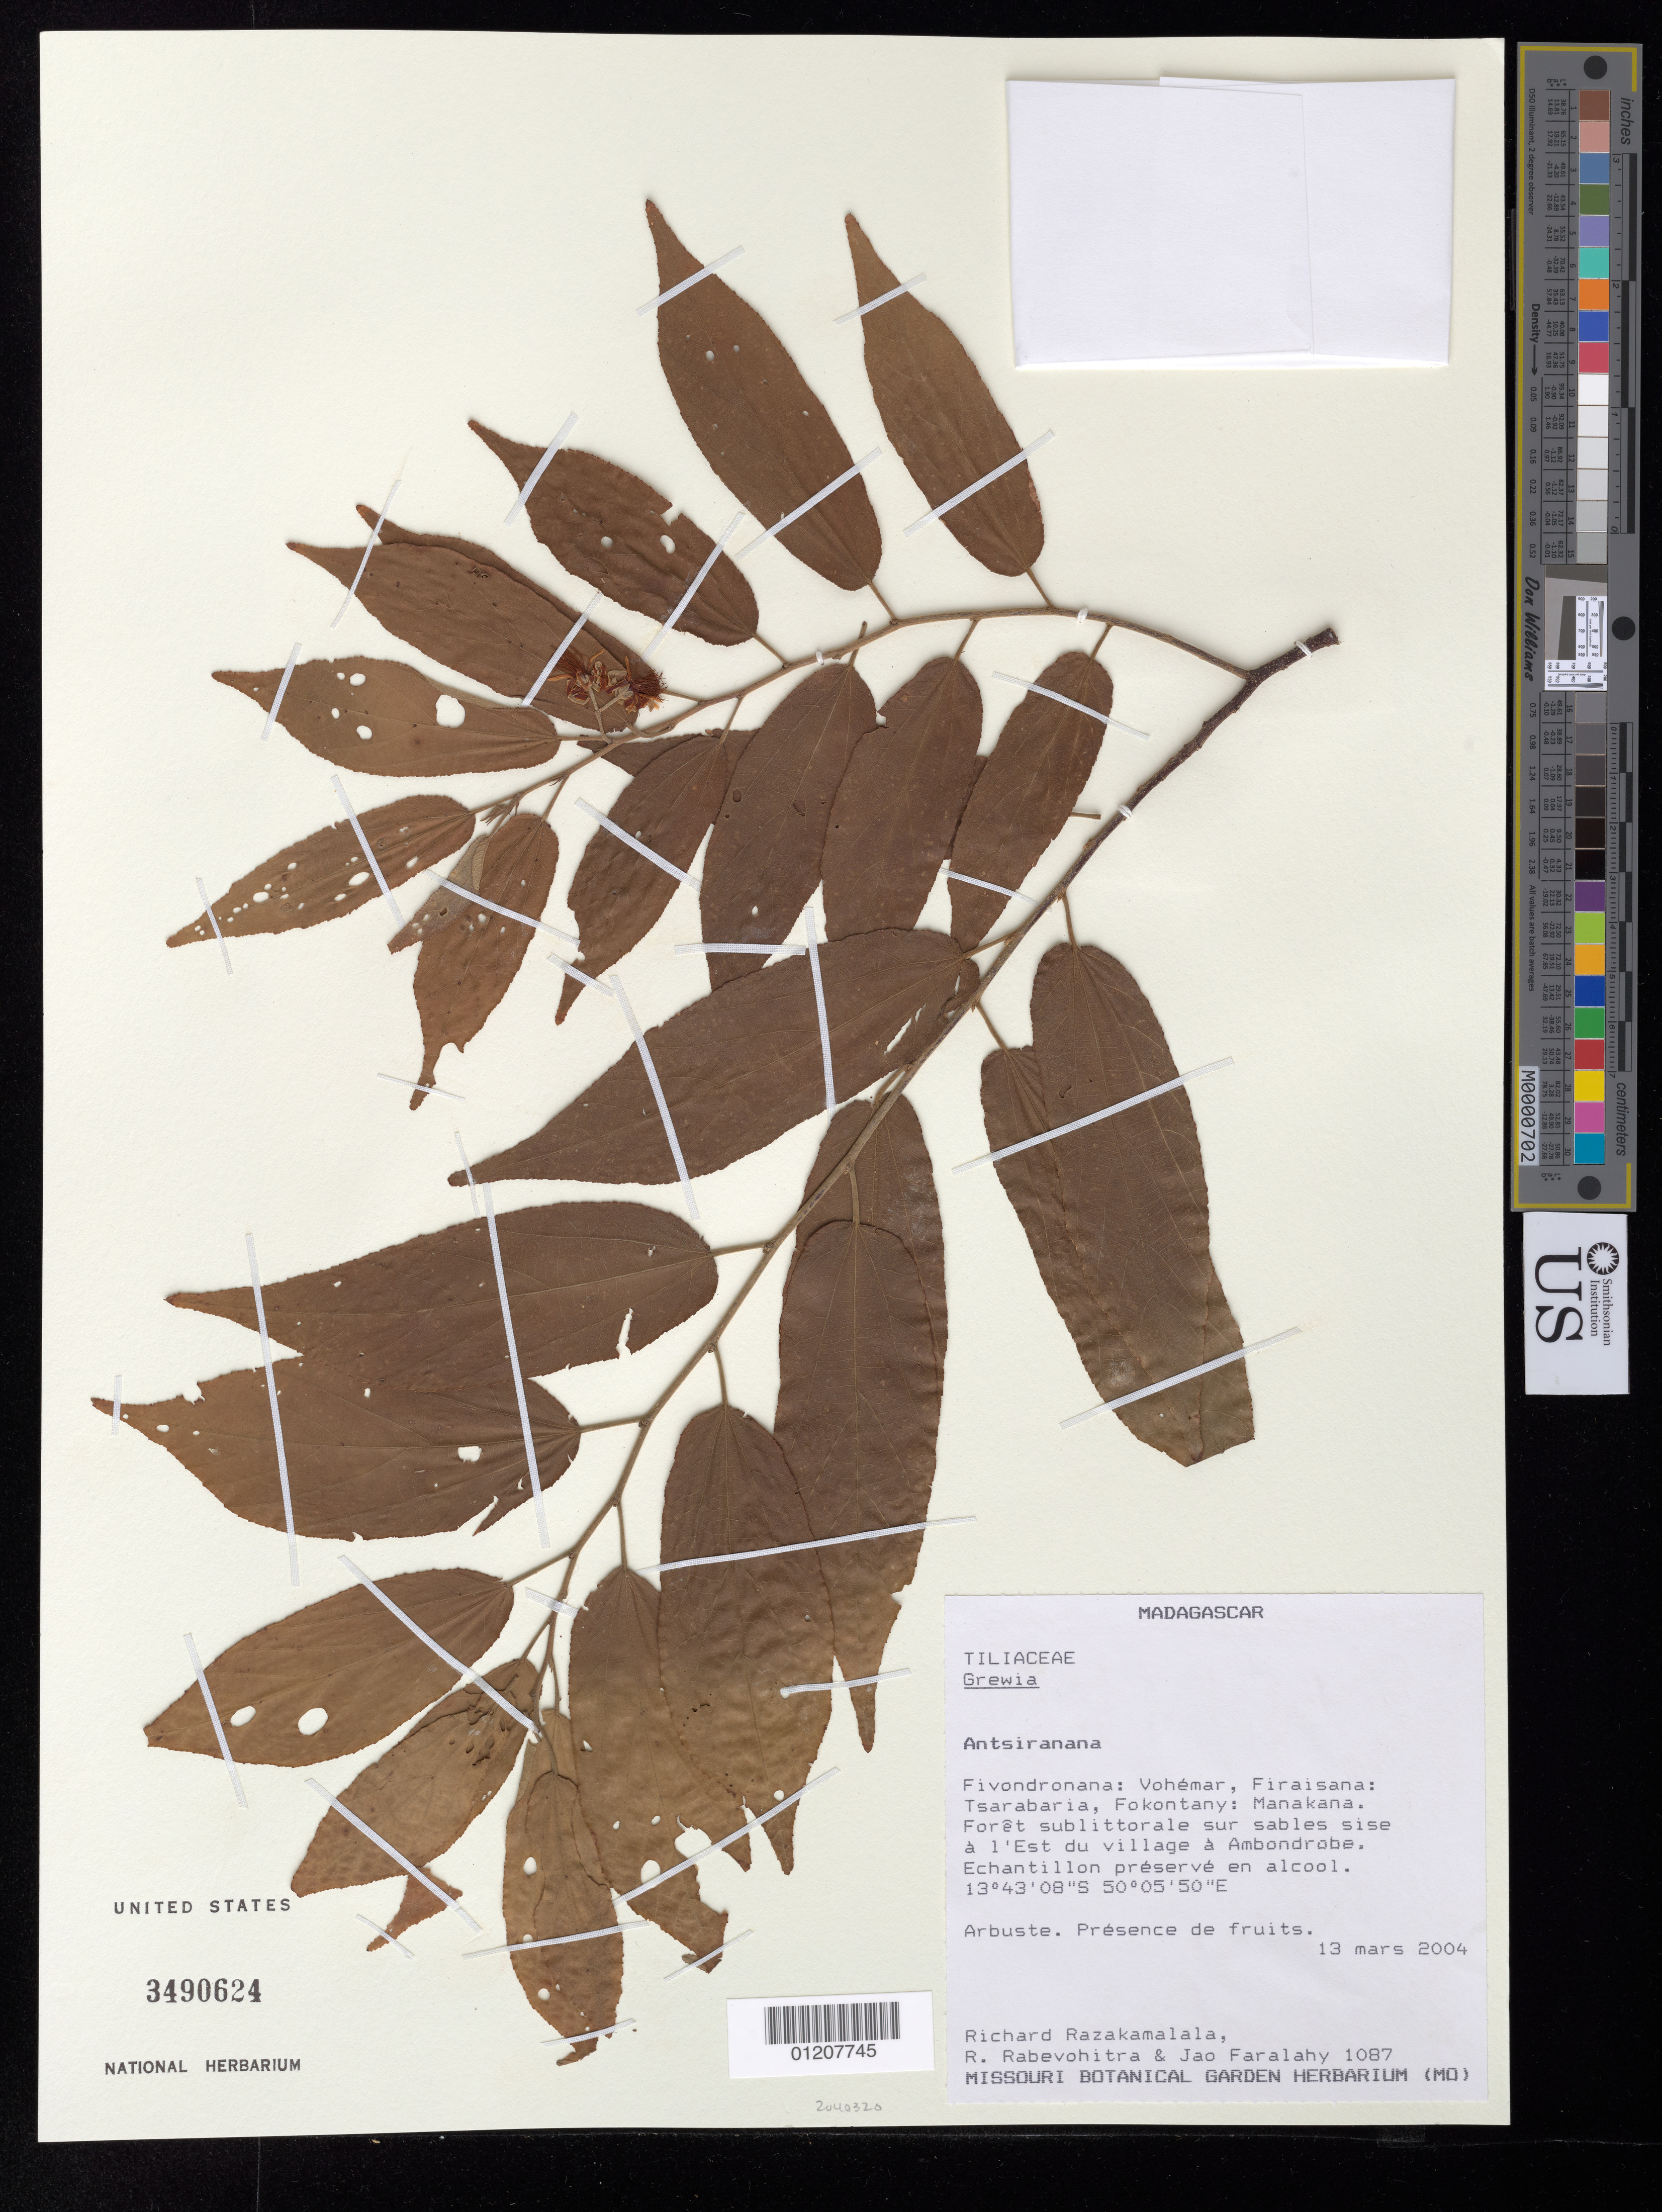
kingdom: Plantae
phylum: Tracheophyta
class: Magnoliopsida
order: Malvales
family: Malvaceae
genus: Grewia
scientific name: Grewia rhomboides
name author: Bojer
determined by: Dorr, Laurence J., Curator (BOT), Smithsonian Institution - National Museum of Natural History (UNITED STATES)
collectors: R. Razakamalala, R. Rabevohitra & J. Faralahy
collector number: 1087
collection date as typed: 13 Mar 2004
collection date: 2004-03-13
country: Madagascar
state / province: Diana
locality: Antsiranana. Fivondronana; Vohemar, Firaisana; Tsarabaria, Fokontany; Manakana.. Foret sublittorale sur sables sise a l'Est du village a Ambondrobe.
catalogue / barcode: US 3490624